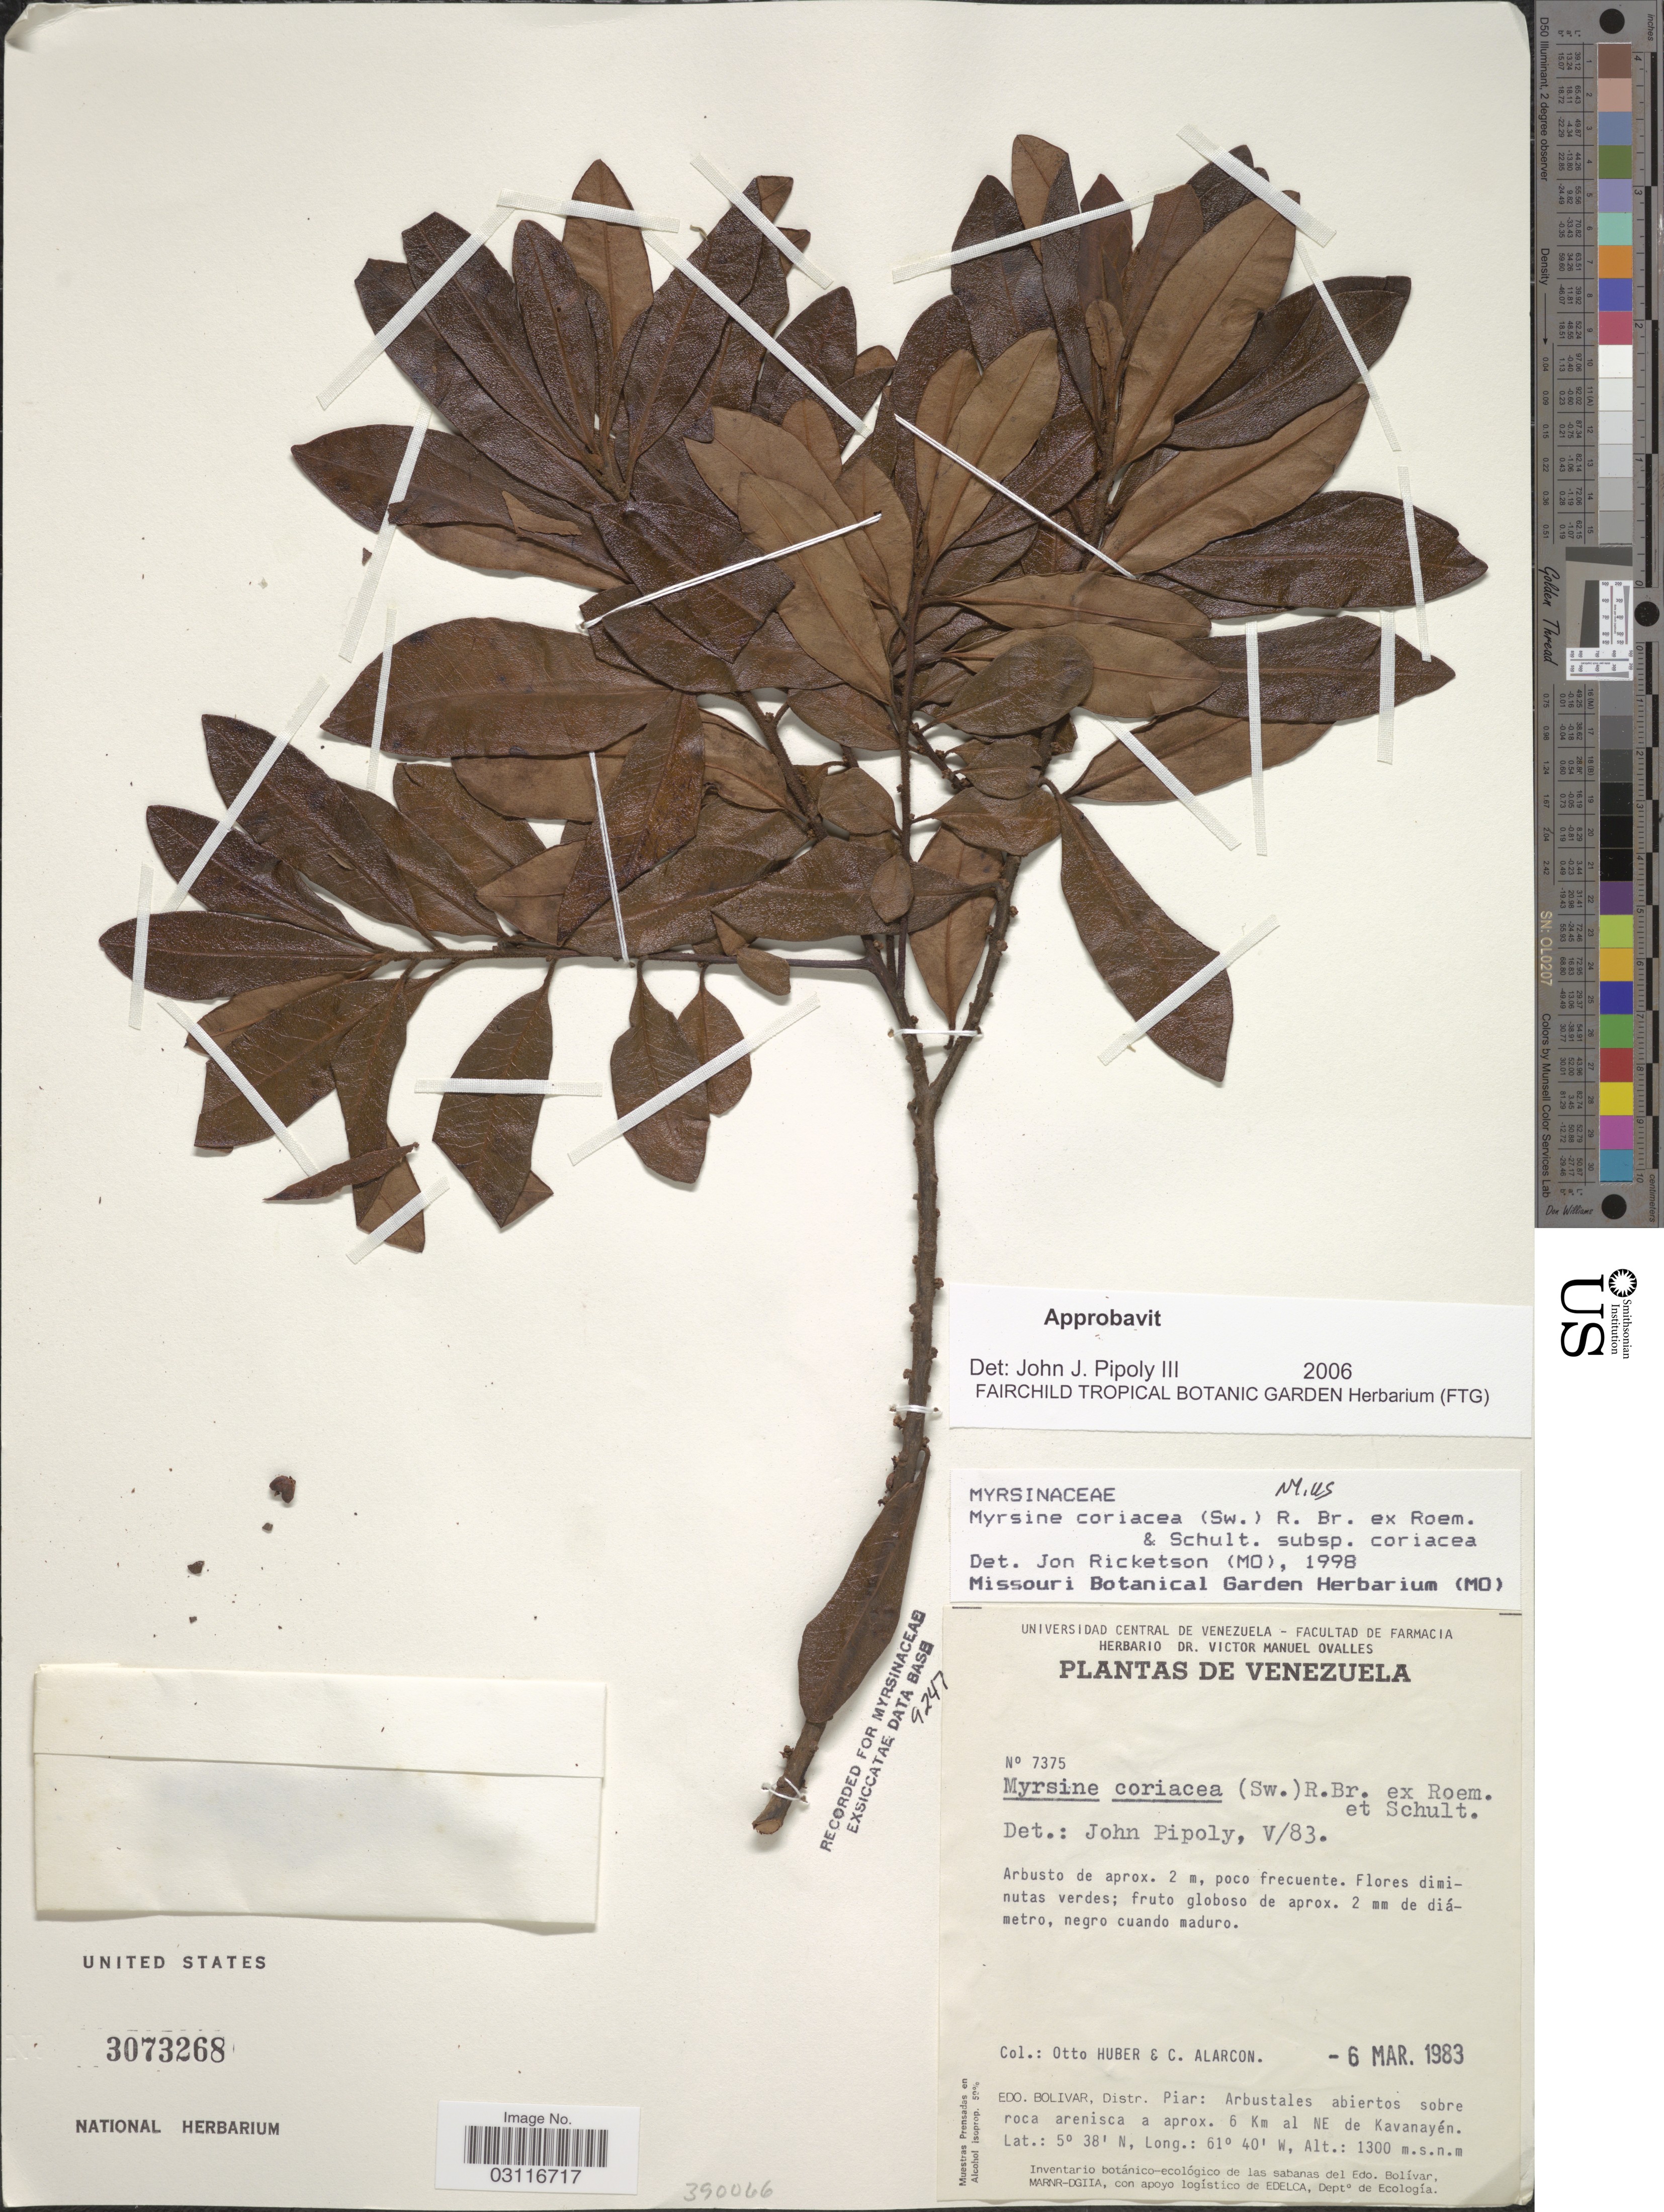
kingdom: Plantae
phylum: Tracheophyta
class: Magnoliopsida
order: Ericales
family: Primulaceae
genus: Myrsine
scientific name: Myrsine coriacea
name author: (Sw.) R. Br. ex Roem. & Schult.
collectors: O. Huber & C. Alarcon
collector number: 7375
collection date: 1983-03-06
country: Venezuela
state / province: Bolivar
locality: Distr. Piar. Aprox. 6 Km al NE de Kavanayén.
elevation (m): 1300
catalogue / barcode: US 30733268